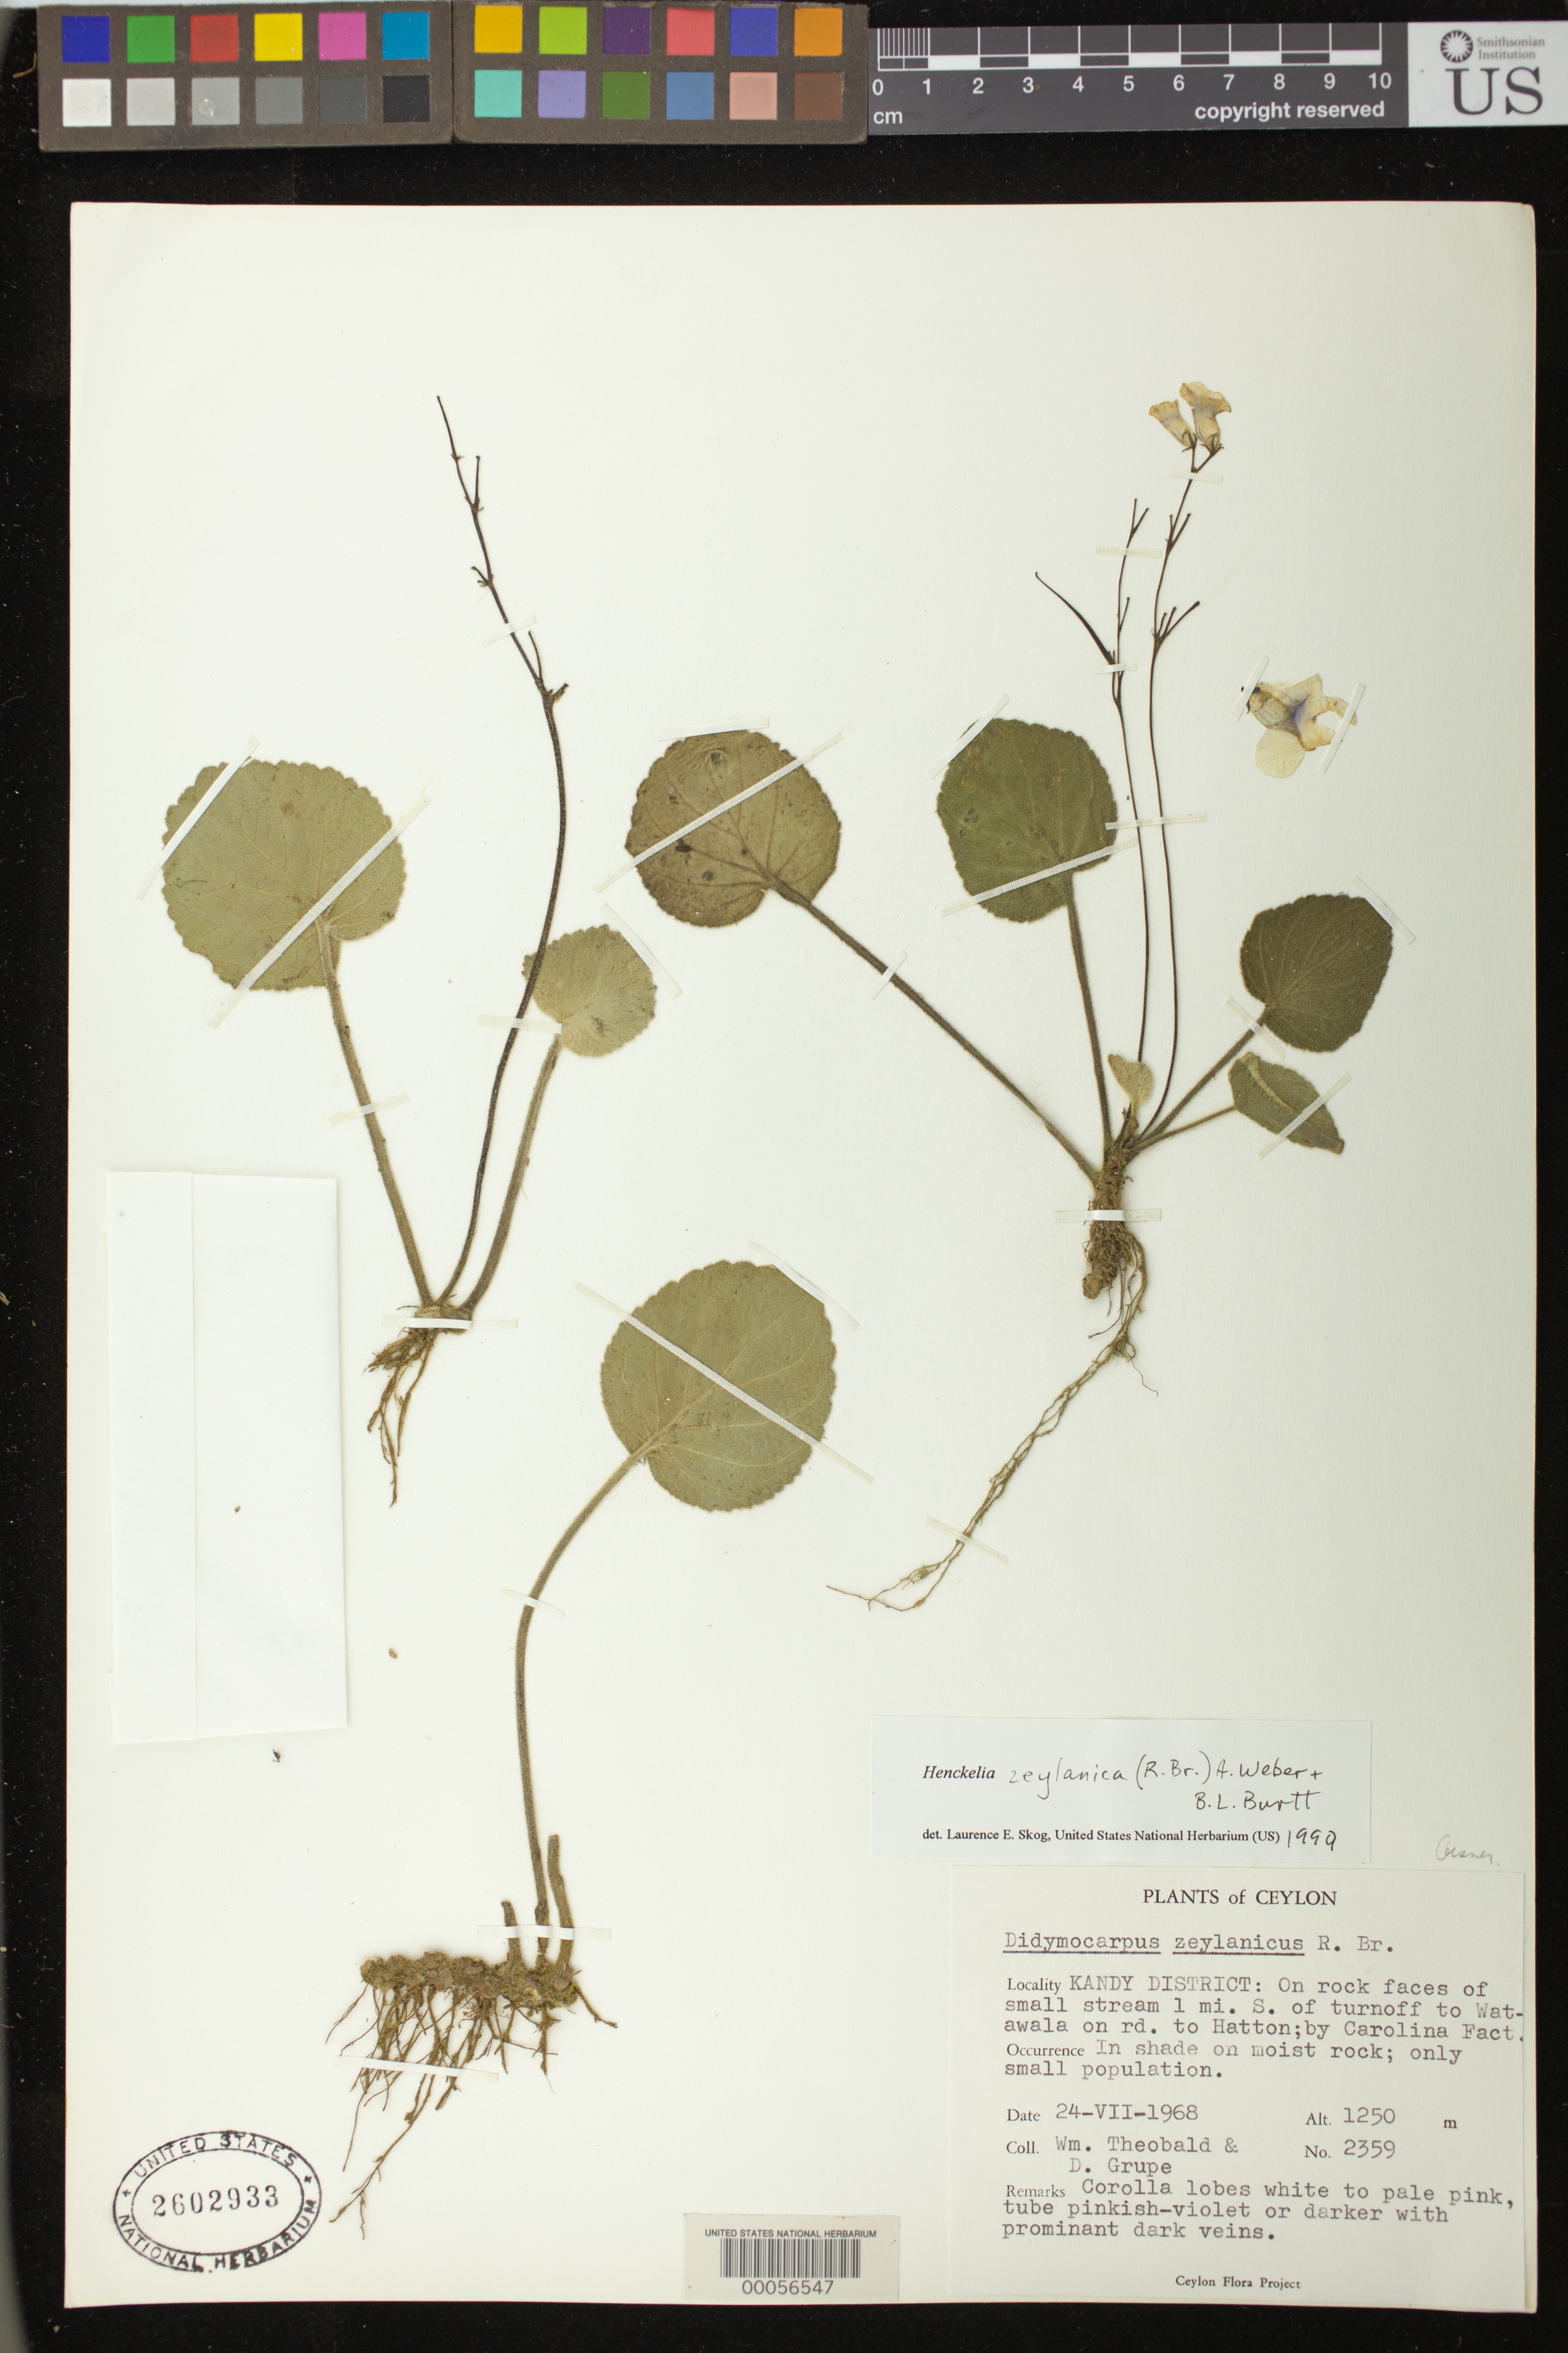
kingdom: Plantae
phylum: Tracheophyta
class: Magnoliopsida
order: Lamiales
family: Gesneriaceae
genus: Henckelia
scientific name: Henckelia zeylanica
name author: (R. Br.) A. Weber & B.L. Burtt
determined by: Skog, Laurence E.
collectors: W. Theobald & D. Grupe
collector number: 2359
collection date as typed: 24 Jul 1968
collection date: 1968-07-24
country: Sri Lanka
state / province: Central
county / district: Kandy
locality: On rock faces of a small stream 1 mile s of turnoff to watawala on road to hatton, by carolina fact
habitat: In shade on moist rock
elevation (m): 1250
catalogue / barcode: US 2602933